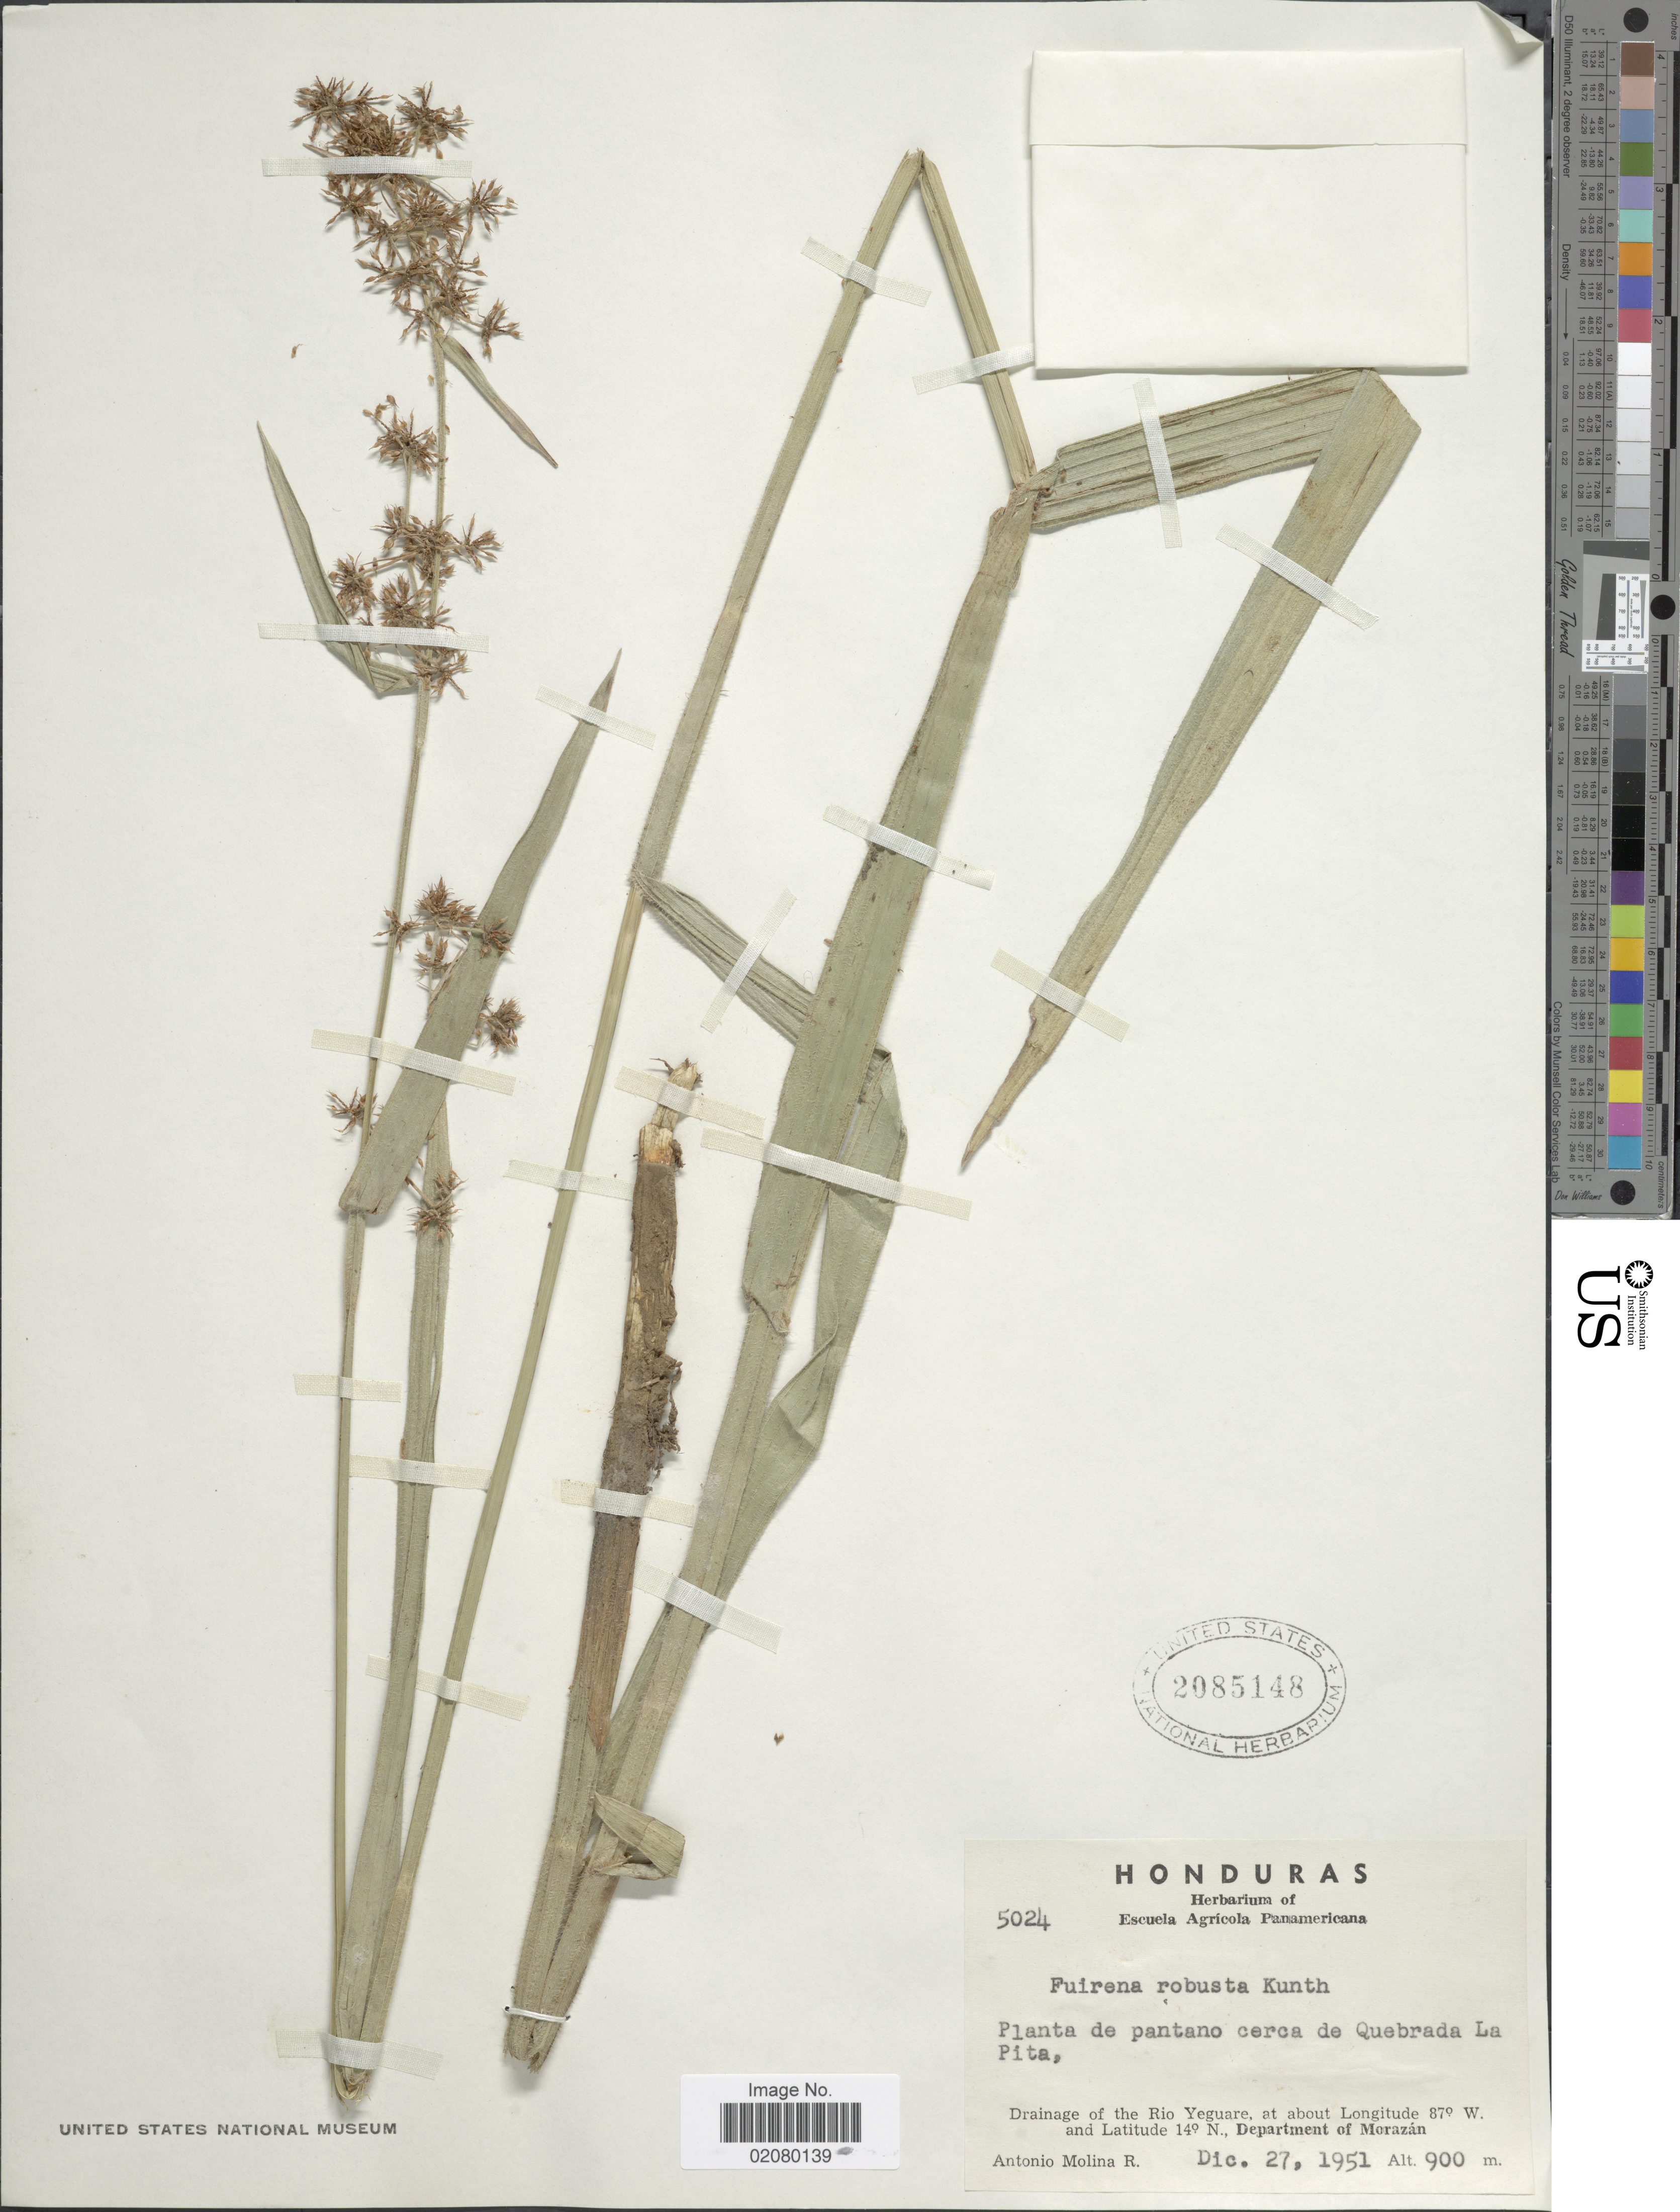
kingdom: Plantae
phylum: Tracheophyta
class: Liliopsida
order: Poales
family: Cyperaceae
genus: Fuirena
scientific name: Fuirena robusta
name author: Kunth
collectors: A. Molina R.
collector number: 5024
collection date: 1951-12-27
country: Honduras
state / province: Fco. Morazán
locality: Quebrada La Pita, Drainage of the Rio Yeguare, Department of Morazan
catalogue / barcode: US 2085148